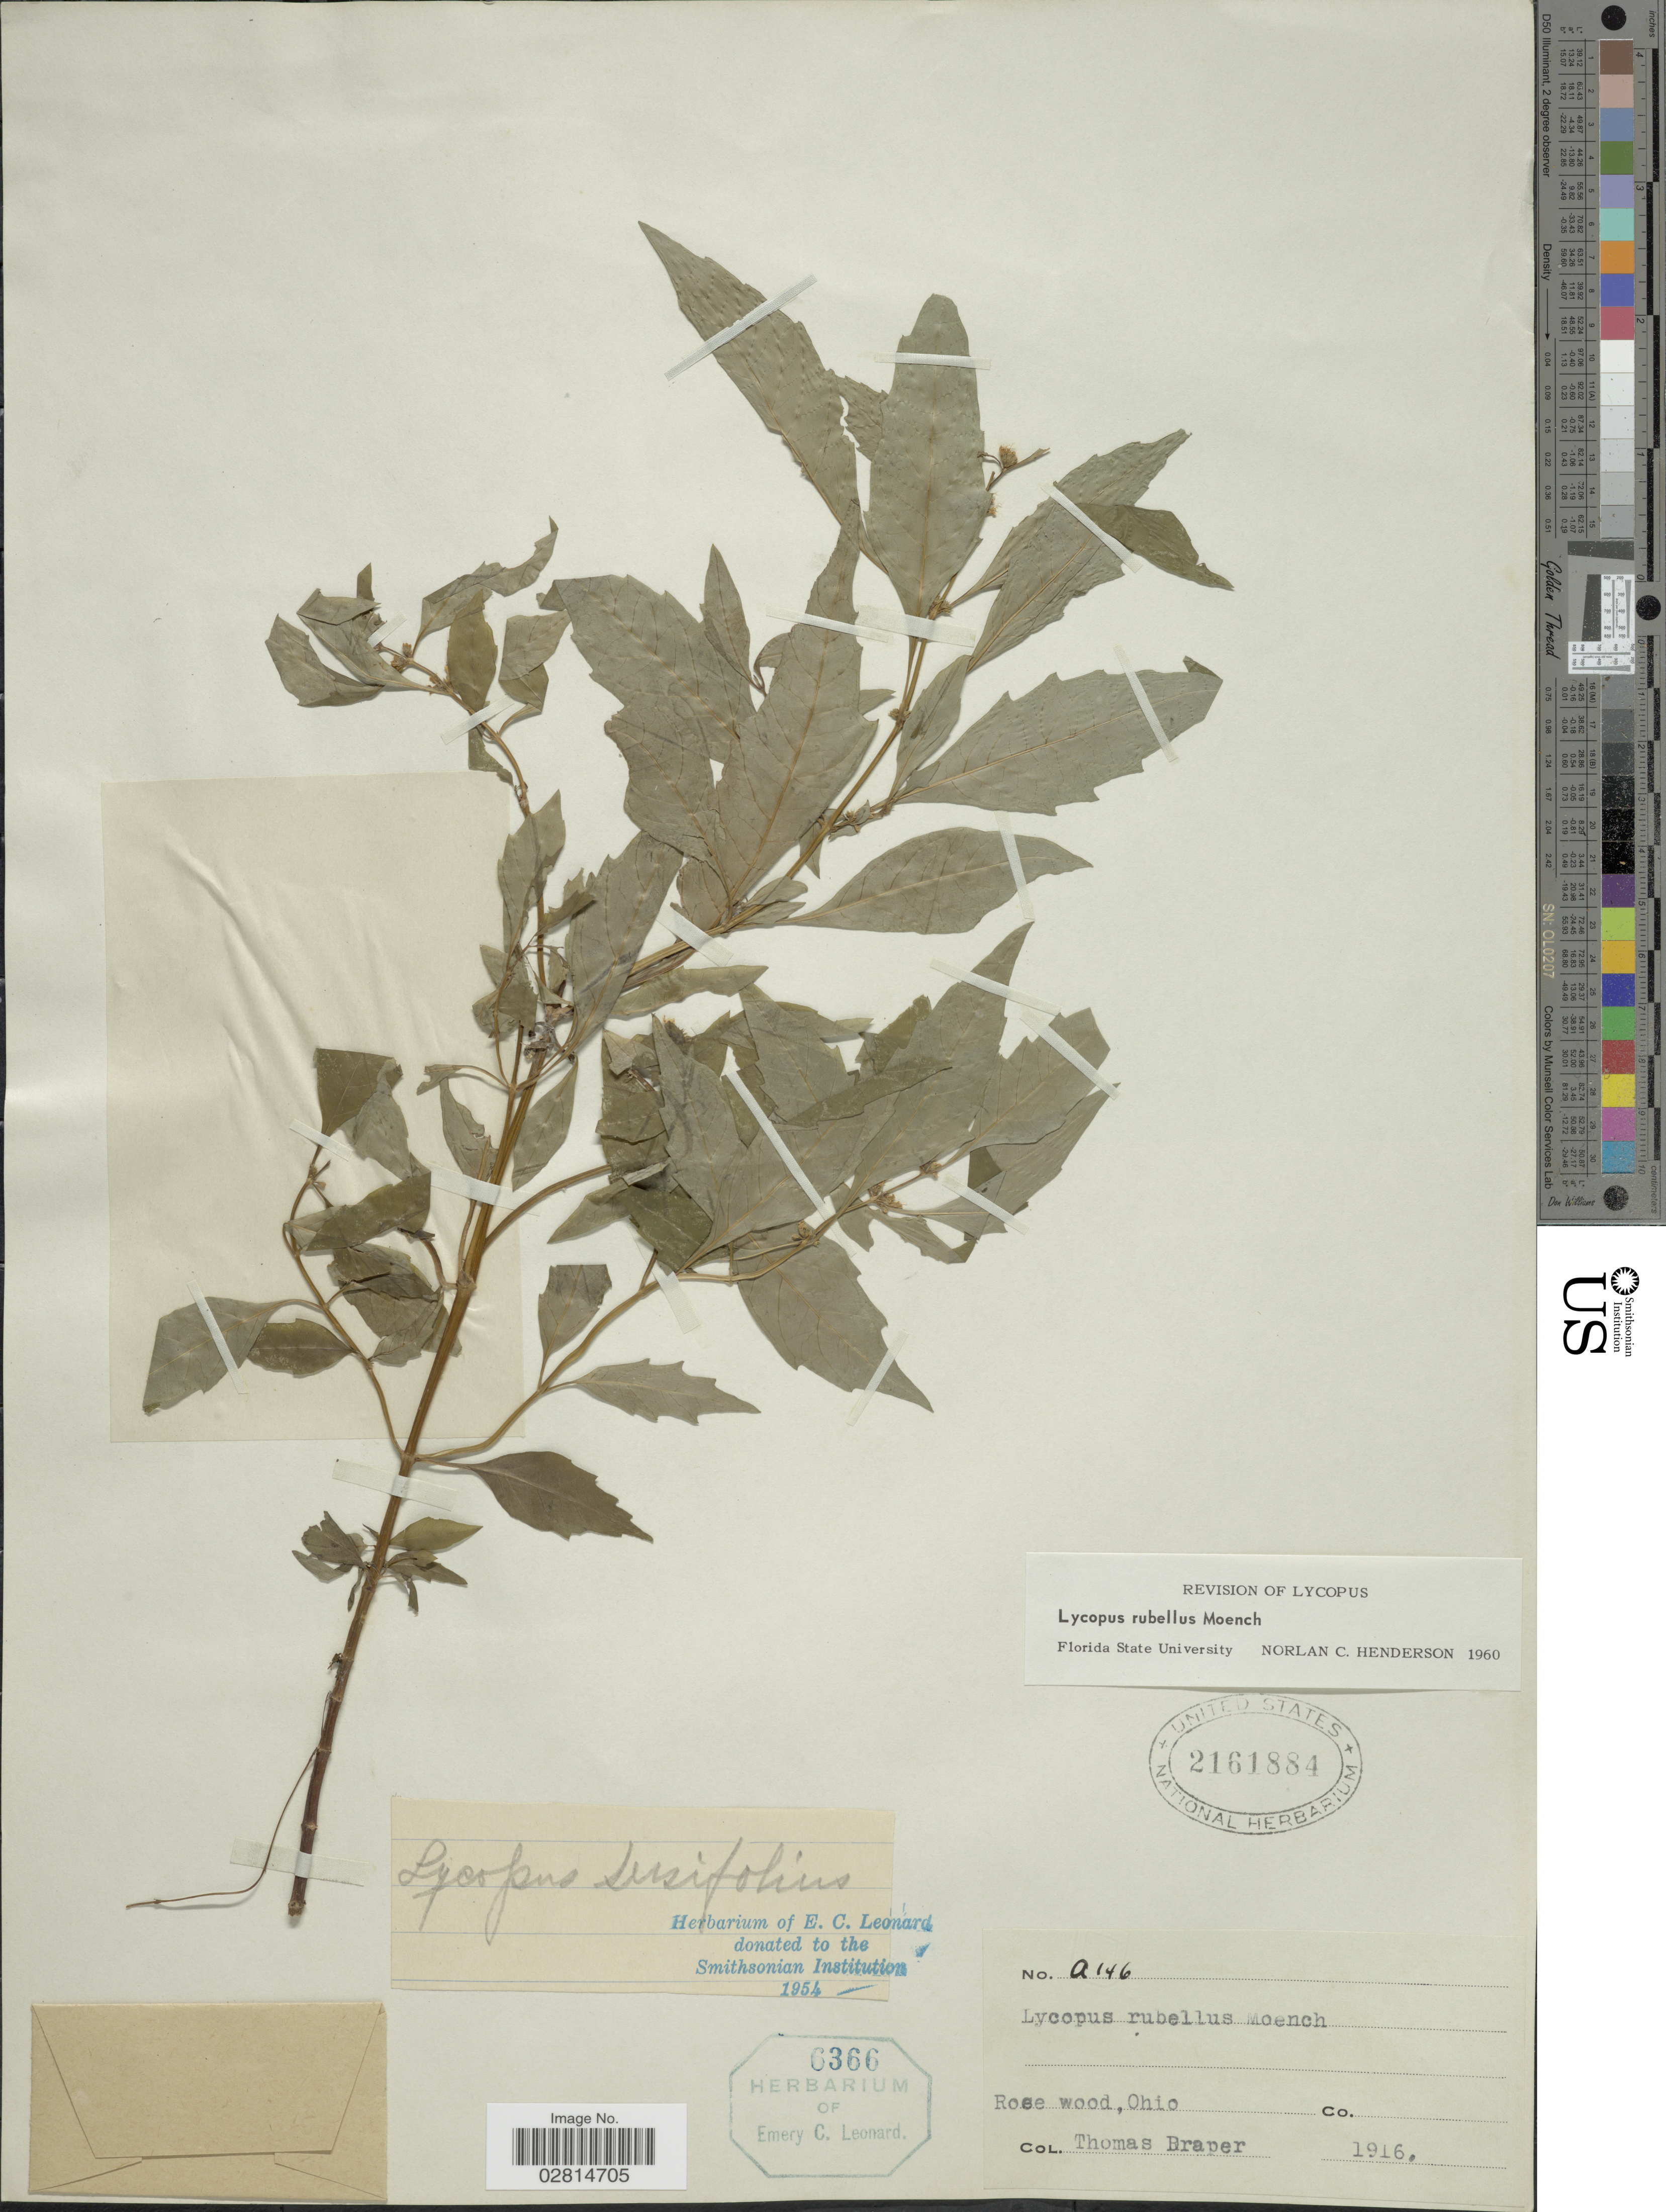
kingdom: Plantae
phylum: Tracheophyta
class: Magnoliopsida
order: Lamiales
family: Lamiaceae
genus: Lycopus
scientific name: Lycopus rubellus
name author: Moench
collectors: T. Draper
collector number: a146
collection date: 1916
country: United States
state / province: Ohio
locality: Rose wood.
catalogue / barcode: US 2161884